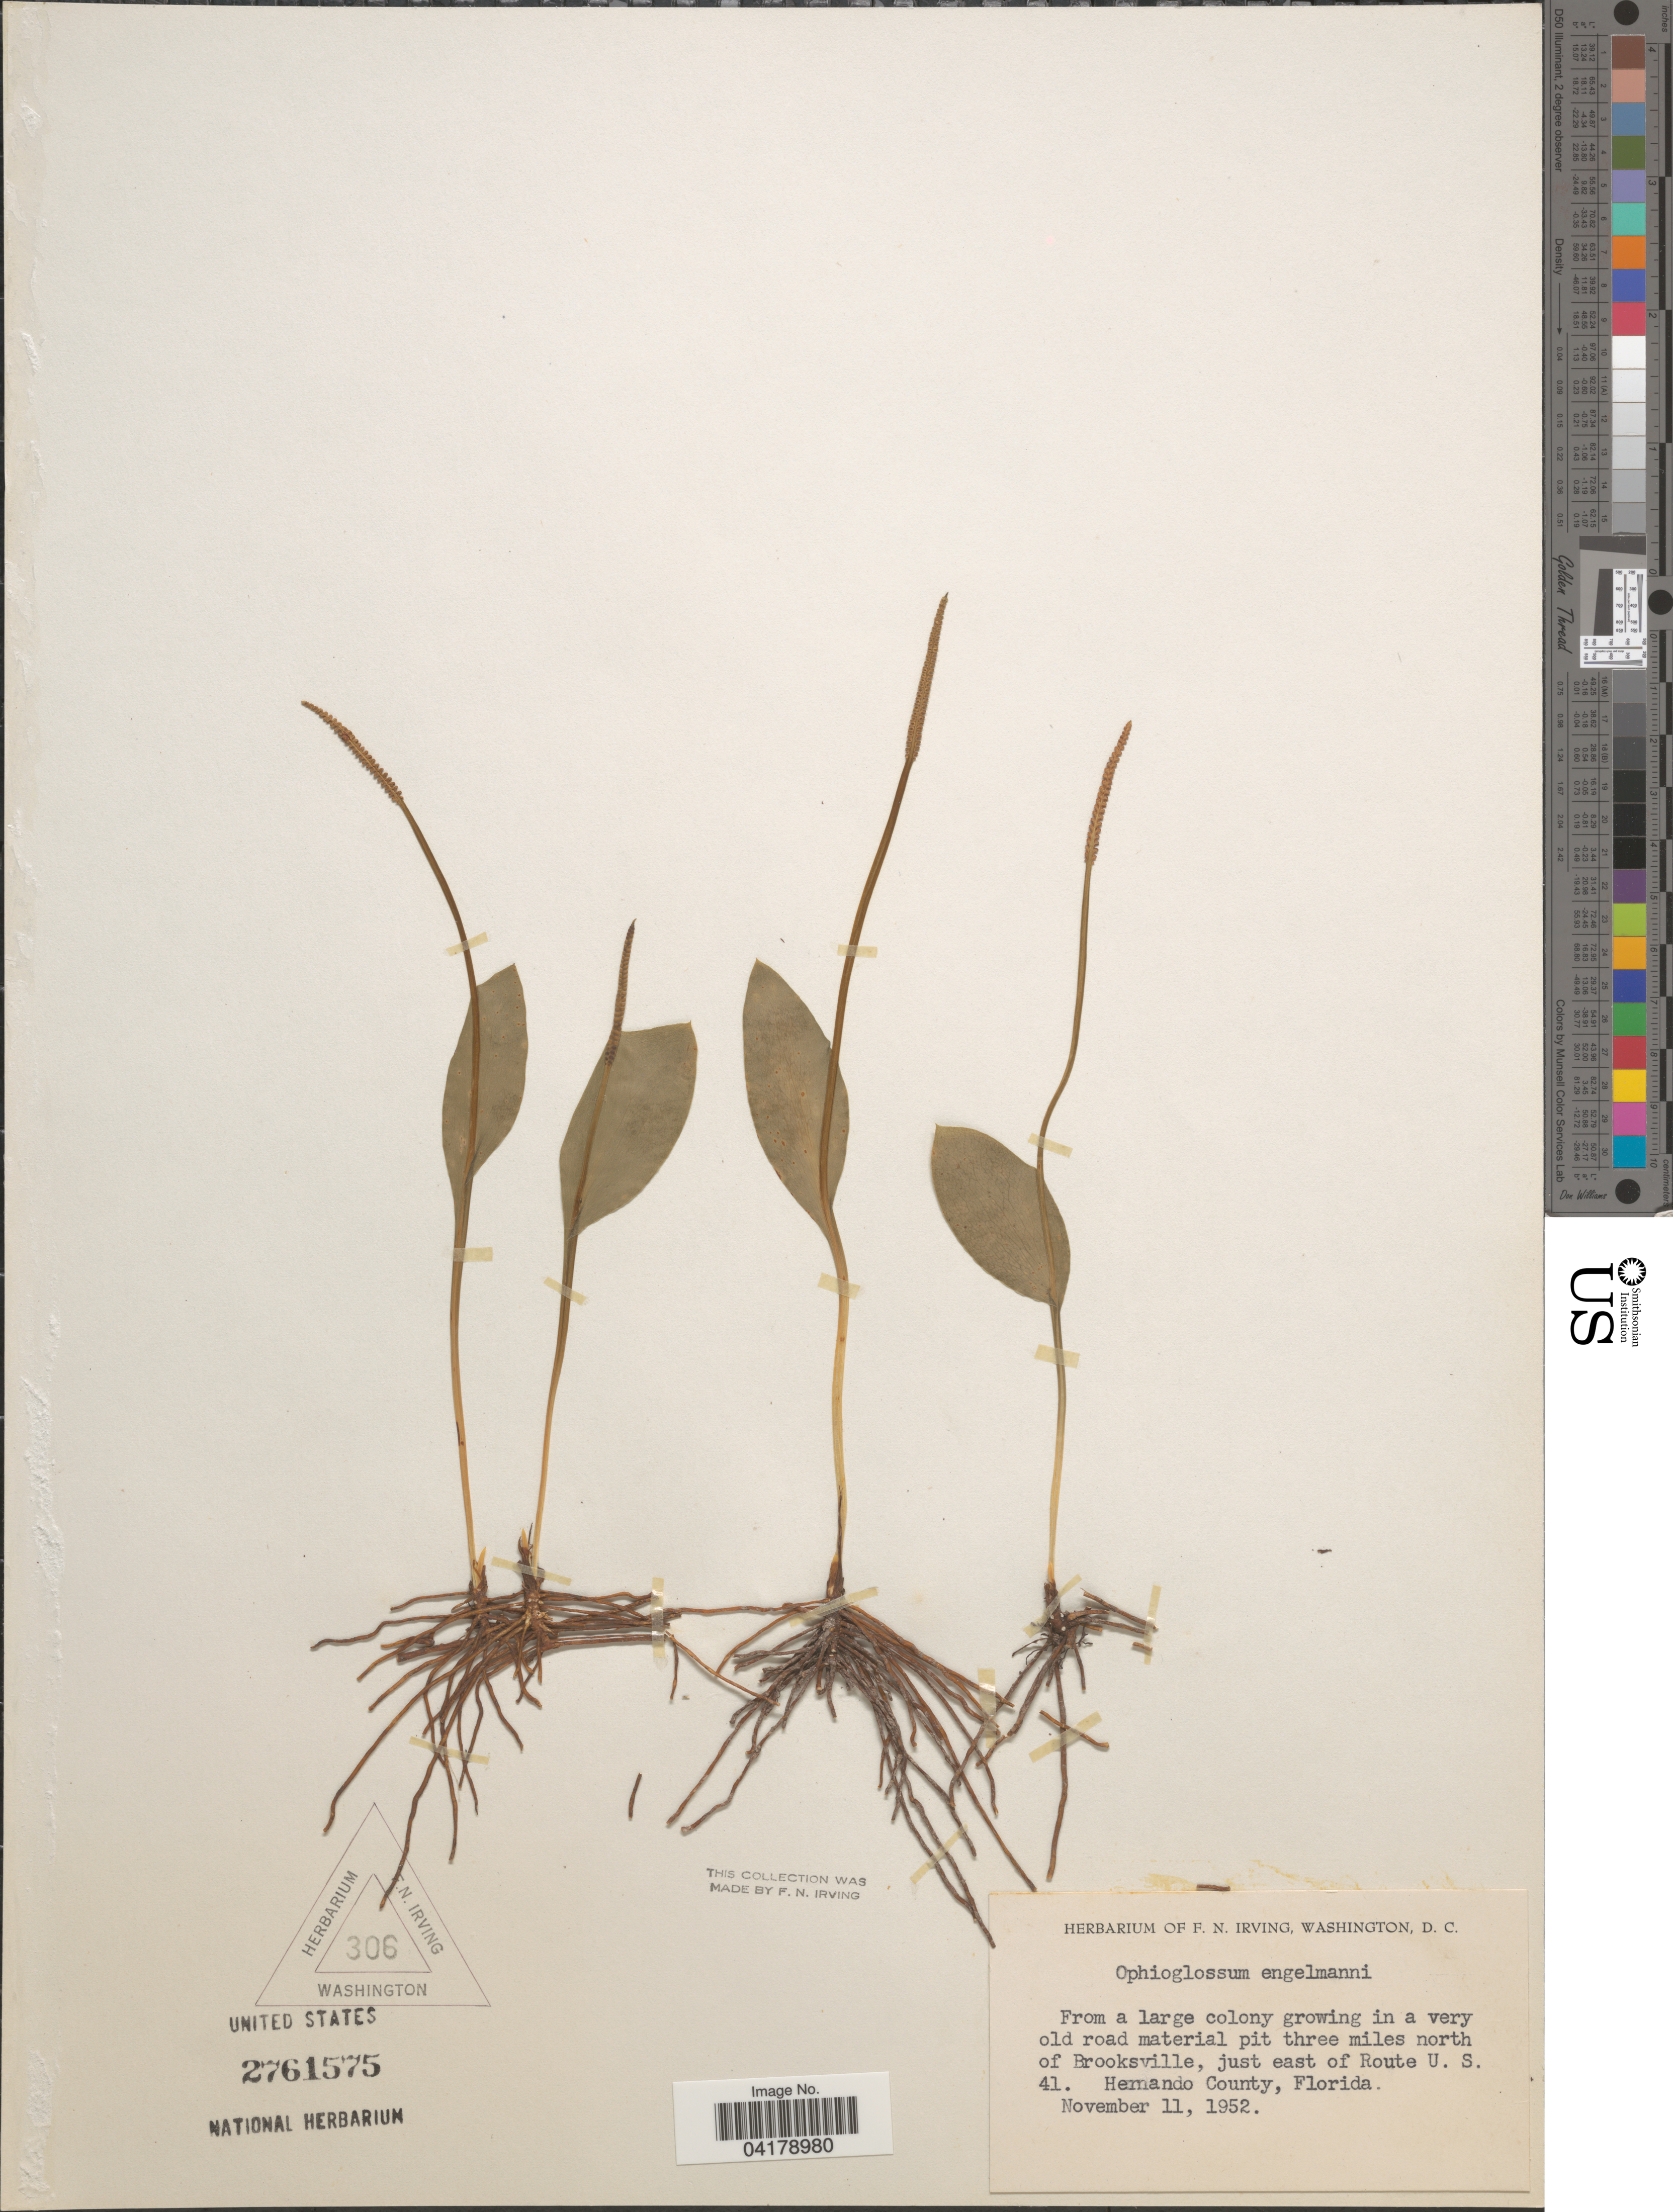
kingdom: Plantae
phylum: Tracheophyta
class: Polypodiopsida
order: Ophioglossales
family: Ophioglossaceae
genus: Ophioglossum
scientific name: Ophioglossum engelmannii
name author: Prantl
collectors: ex herb. F.N. Irving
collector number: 306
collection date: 1952-11-11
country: United States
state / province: Florida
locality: From a large colony growing in a very old road material pit three miles north of Brooksville, just east of Route U. S. 41. Hernando County.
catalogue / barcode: US 2761575